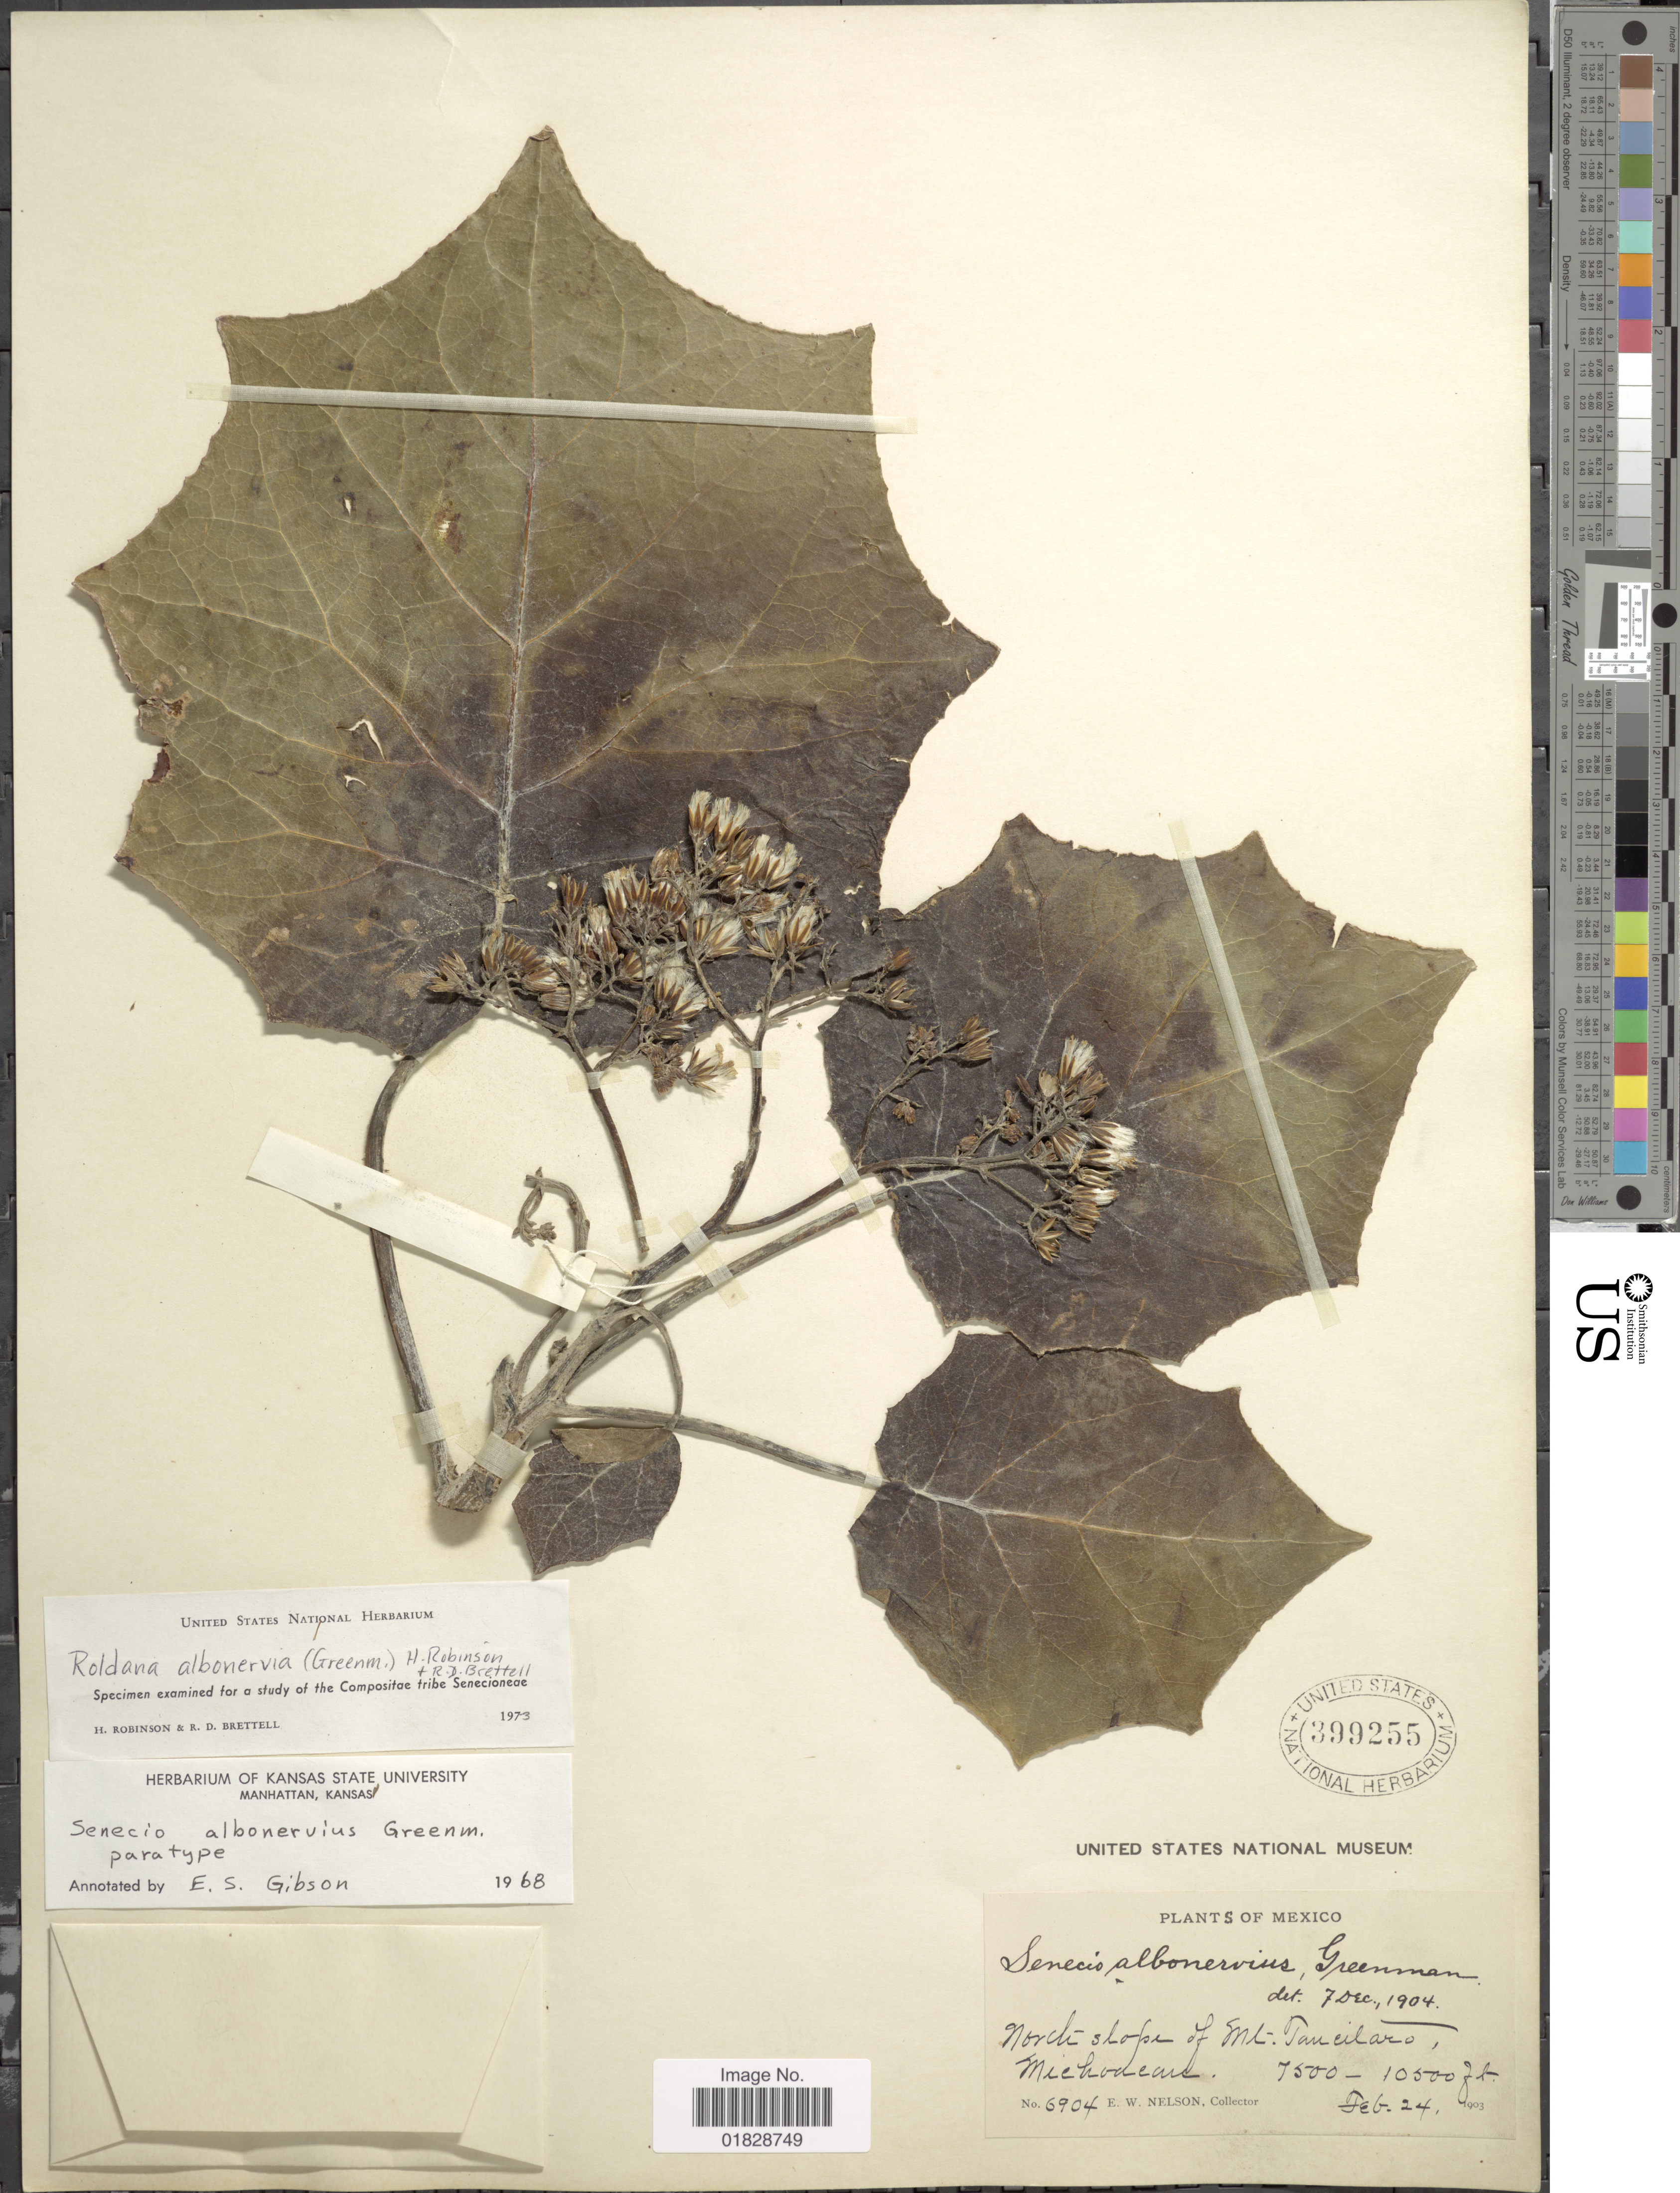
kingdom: Plantae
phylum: Tracheophyta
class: Magnoliopsida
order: Asterales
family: Asteraceae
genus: Roldana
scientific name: Roldana albonervia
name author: (Greenm.) H. Rob. & Brettell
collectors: E. W. Nelson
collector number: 6904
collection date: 1903-02-24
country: Mexico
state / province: Michoacán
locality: North slope of Mt. Tancilaro, Michoacan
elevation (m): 2286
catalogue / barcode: US 399255